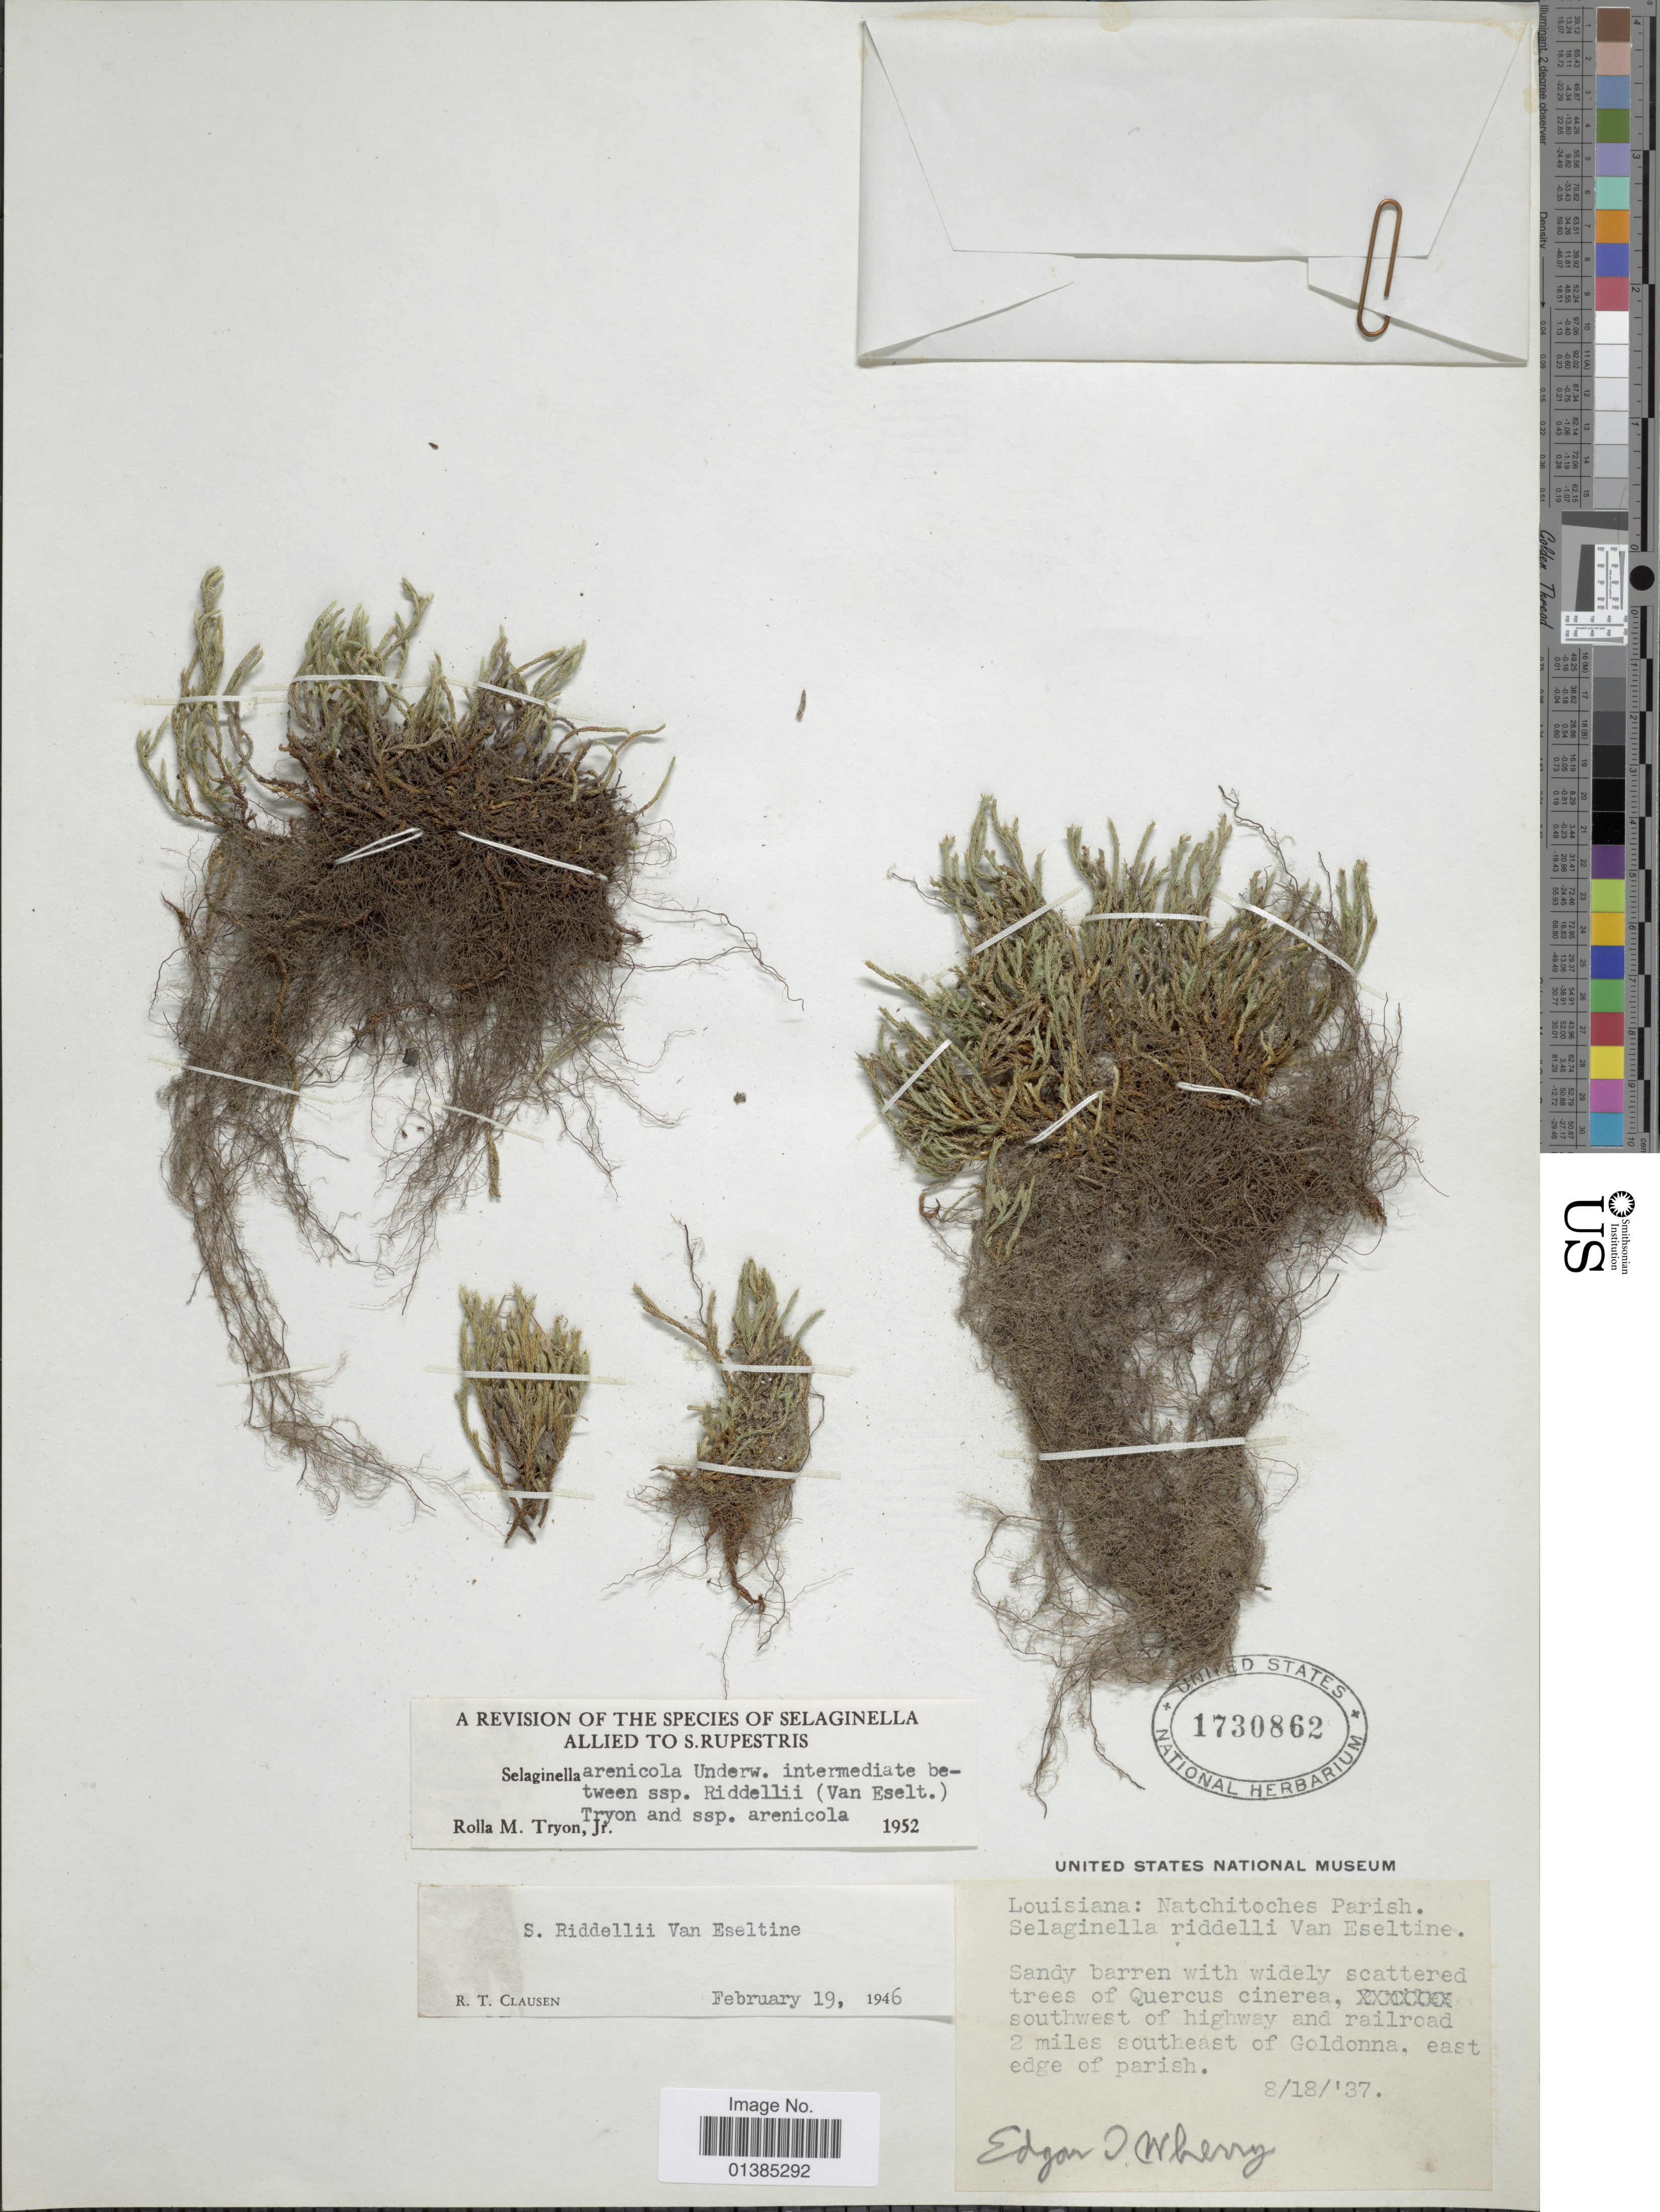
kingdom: Plantae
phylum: Tracheophyta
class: Lycopodiopsida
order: Selaginellales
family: Selaginellaceae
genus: Selaginella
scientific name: Selaginella arenicola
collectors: E. T. Wherry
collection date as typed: Transcribed d/m/y: 18/8/37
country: United States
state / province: Louisiana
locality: Natchitoches Parish. Southwest of highway and railroad 2 miles southeast of Goldonna, east edge of parish.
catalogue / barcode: US 1730862